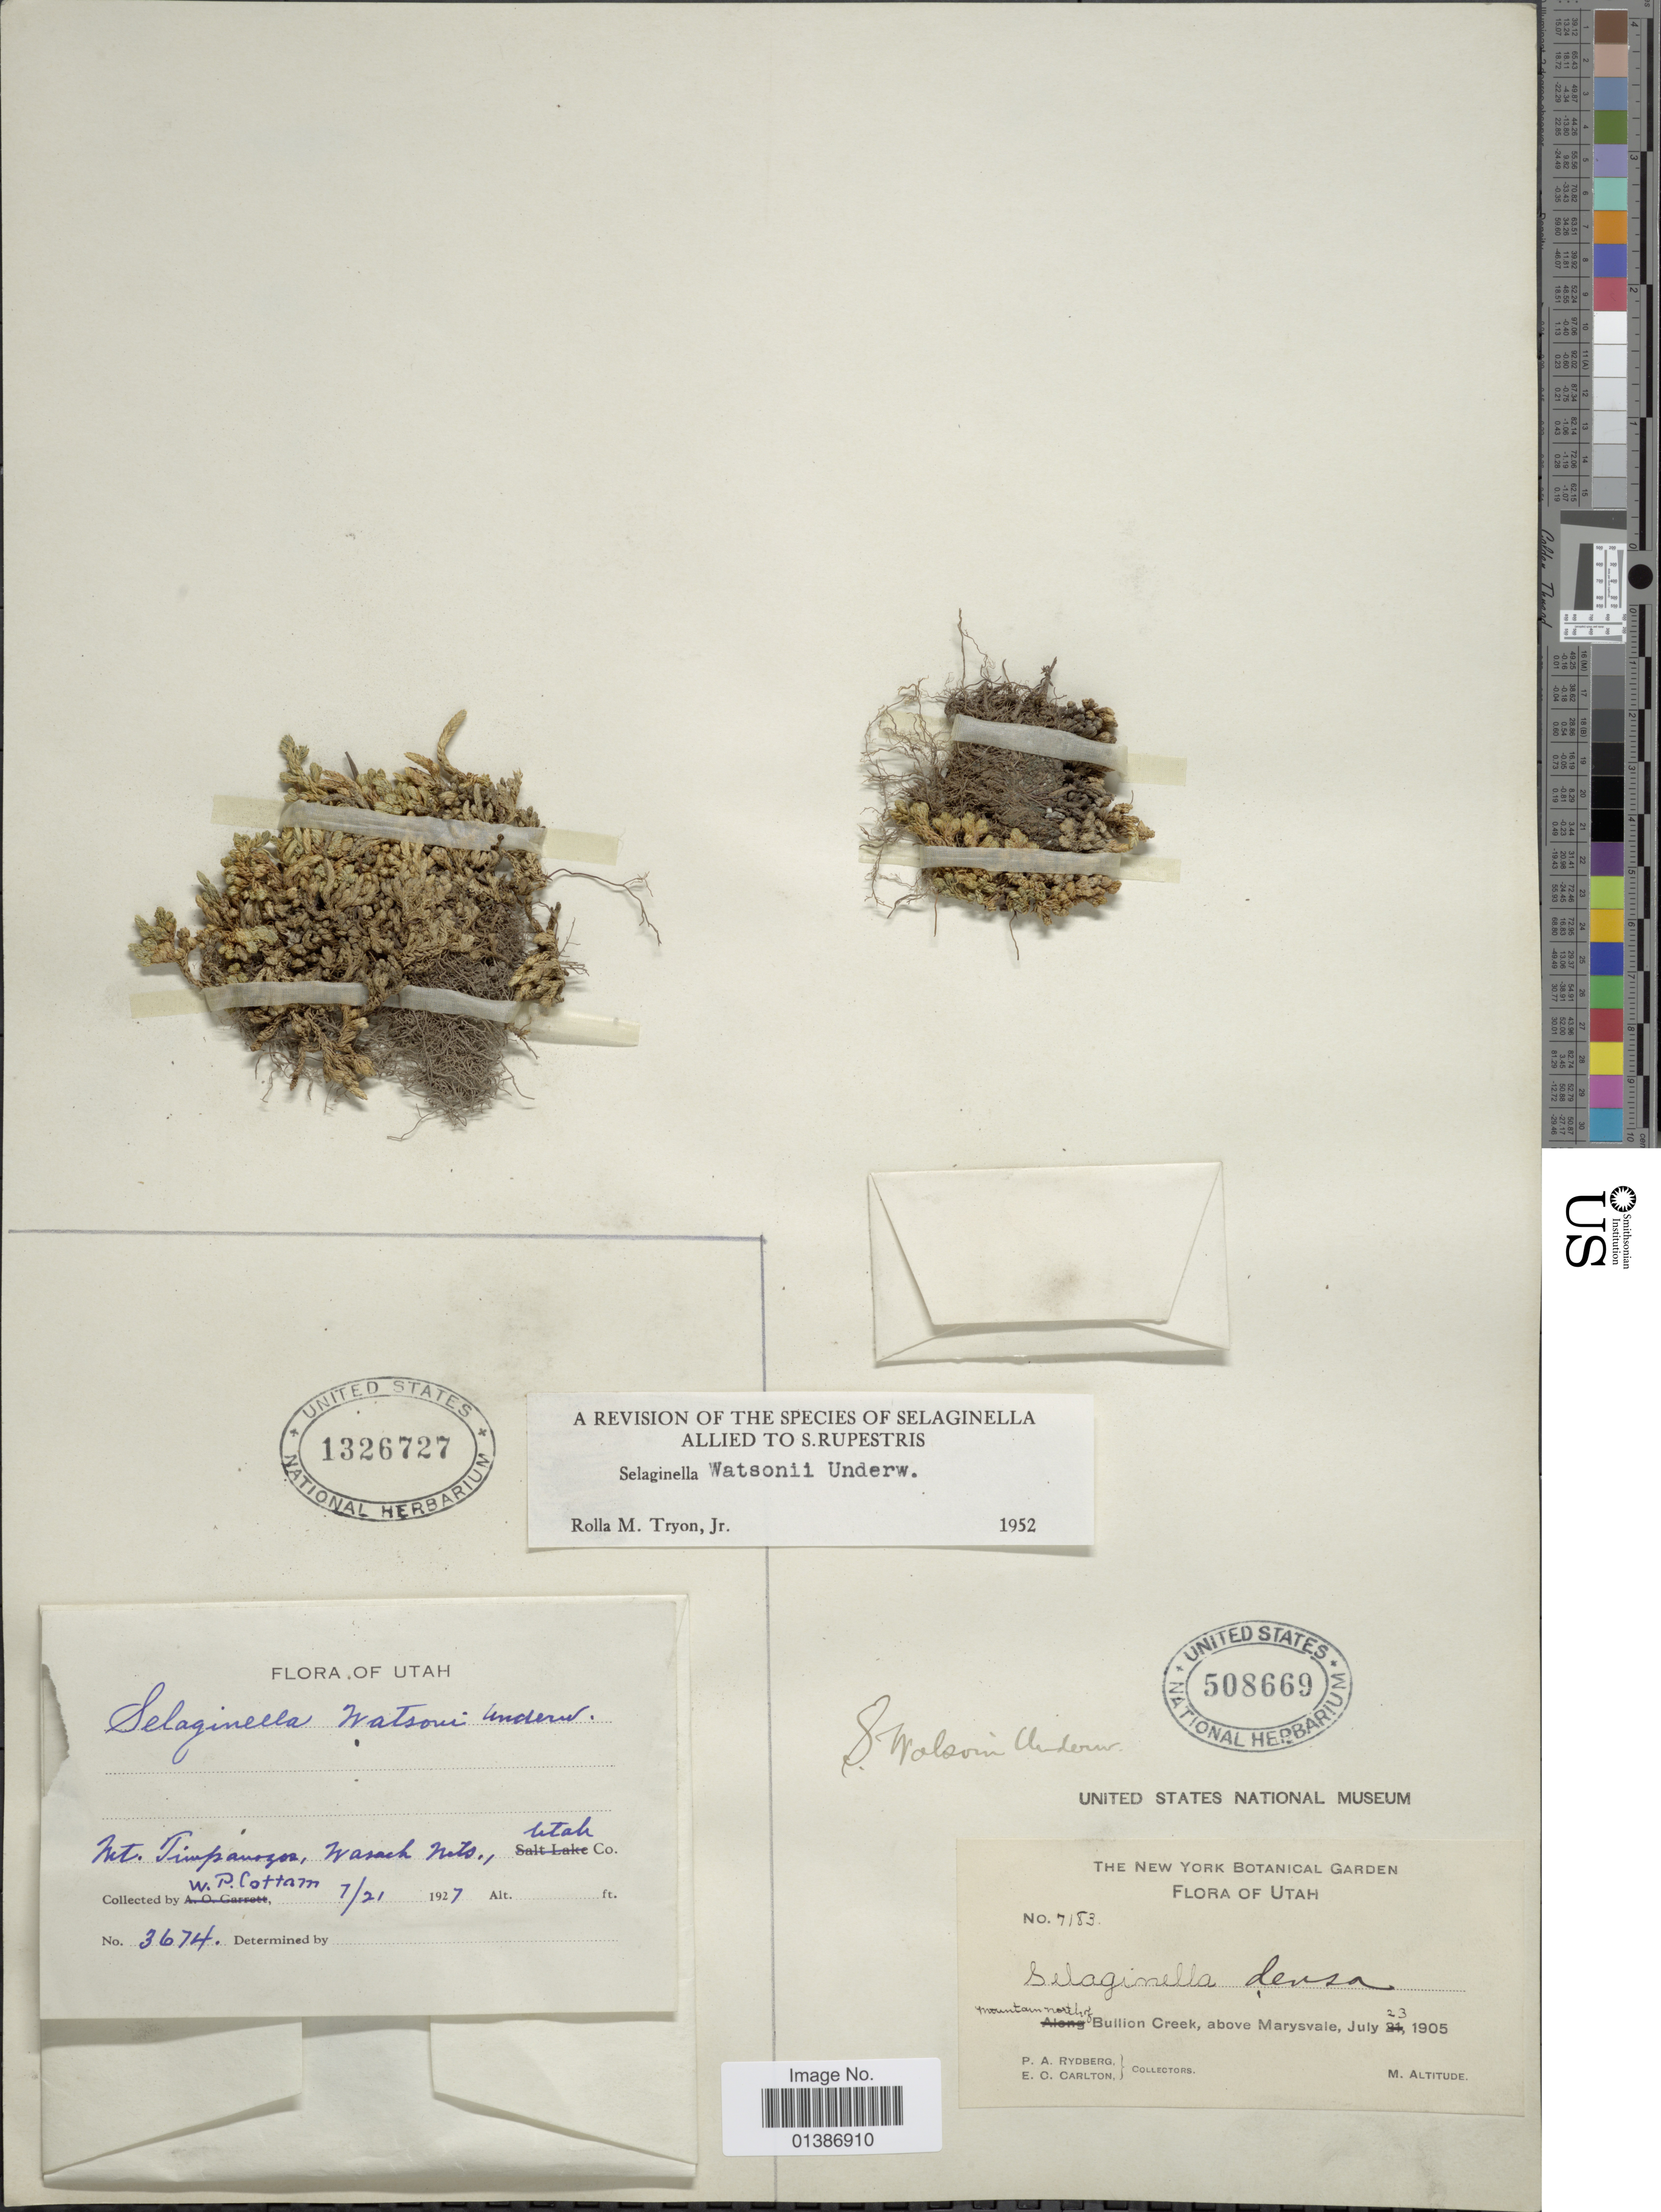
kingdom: Plantae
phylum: Tracheophyta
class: Lycopodiopsida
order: Selaginellales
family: Selaginellaceae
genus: Selaginella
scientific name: Selaginella watsonii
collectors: W. Cottam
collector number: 3674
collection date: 1927-07-21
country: United States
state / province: Utah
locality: Mt. Timpanogos, Wasach Mts., Utah Co.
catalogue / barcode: US 1326727-2